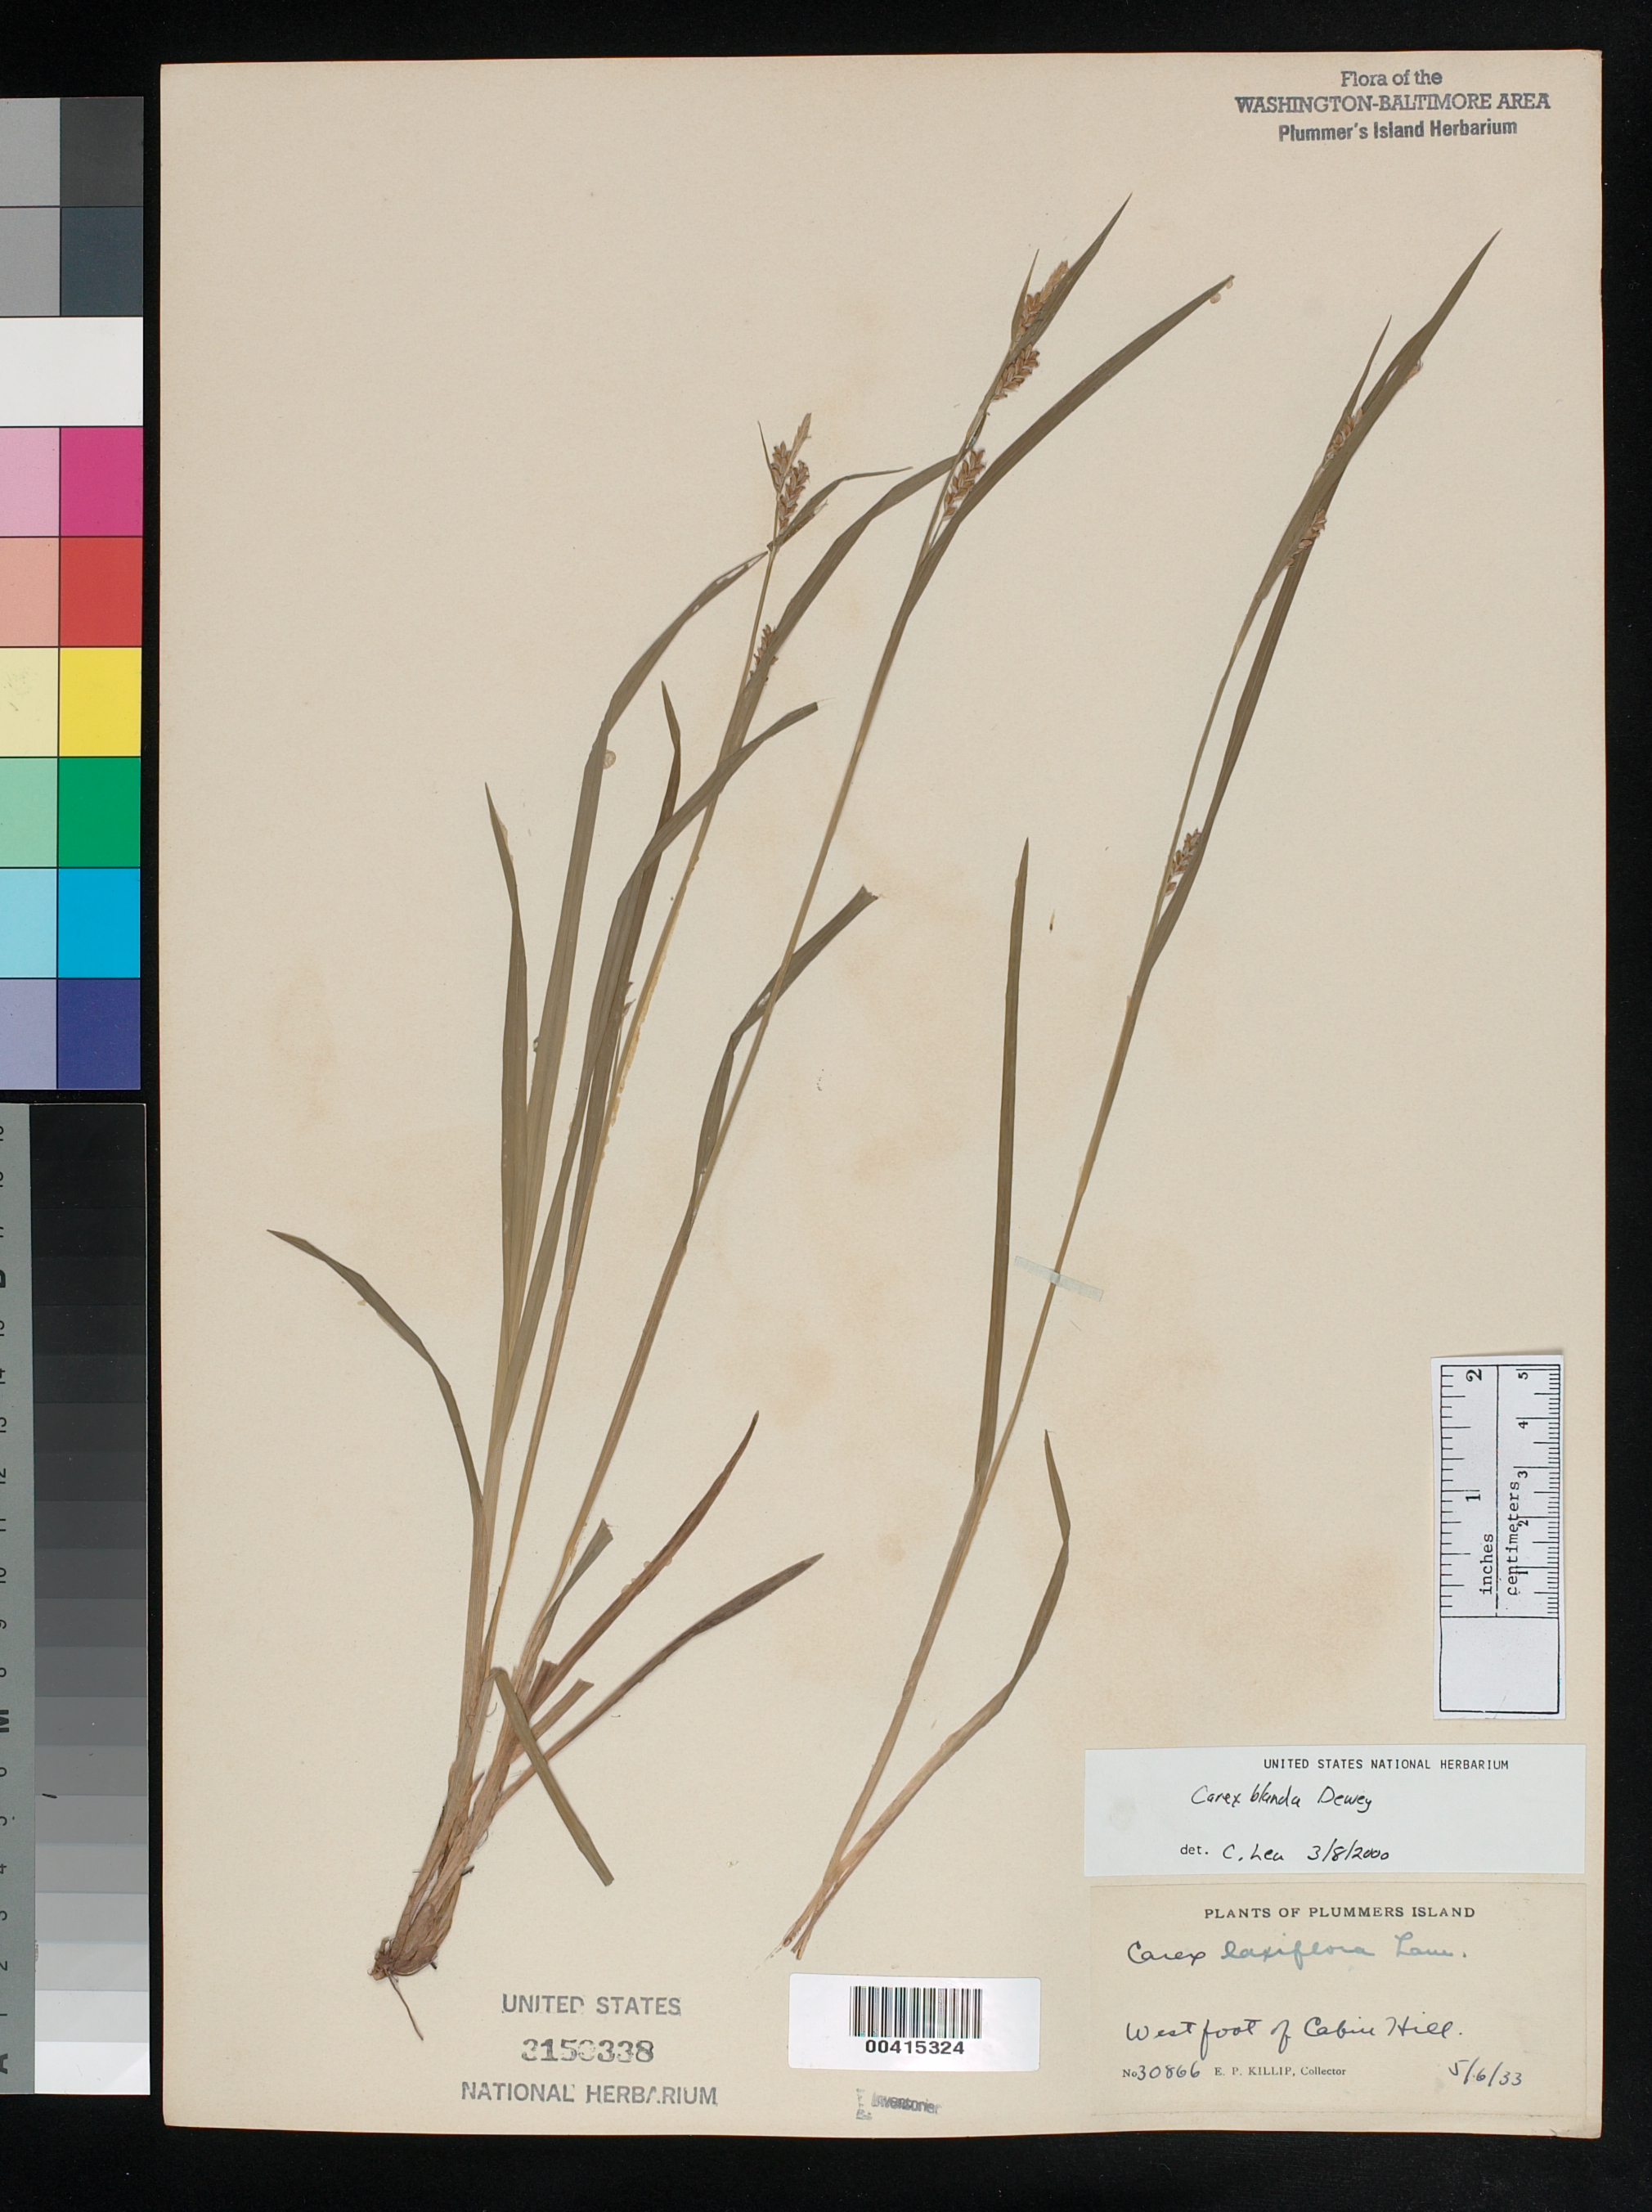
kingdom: Plantae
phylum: Tracheophyta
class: Liliopsida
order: Poales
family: Cyperaceae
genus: Carex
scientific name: Carex blanda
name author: Dewey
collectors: E. P. Killip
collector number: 30866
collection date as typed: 06 May 1933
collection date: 1933-05-06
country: United States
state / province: Maryland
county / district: Montgomery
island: Plummers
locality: Plummer's Island; west foot of Cabin Hill Plummers Island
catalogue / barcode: US 3150338